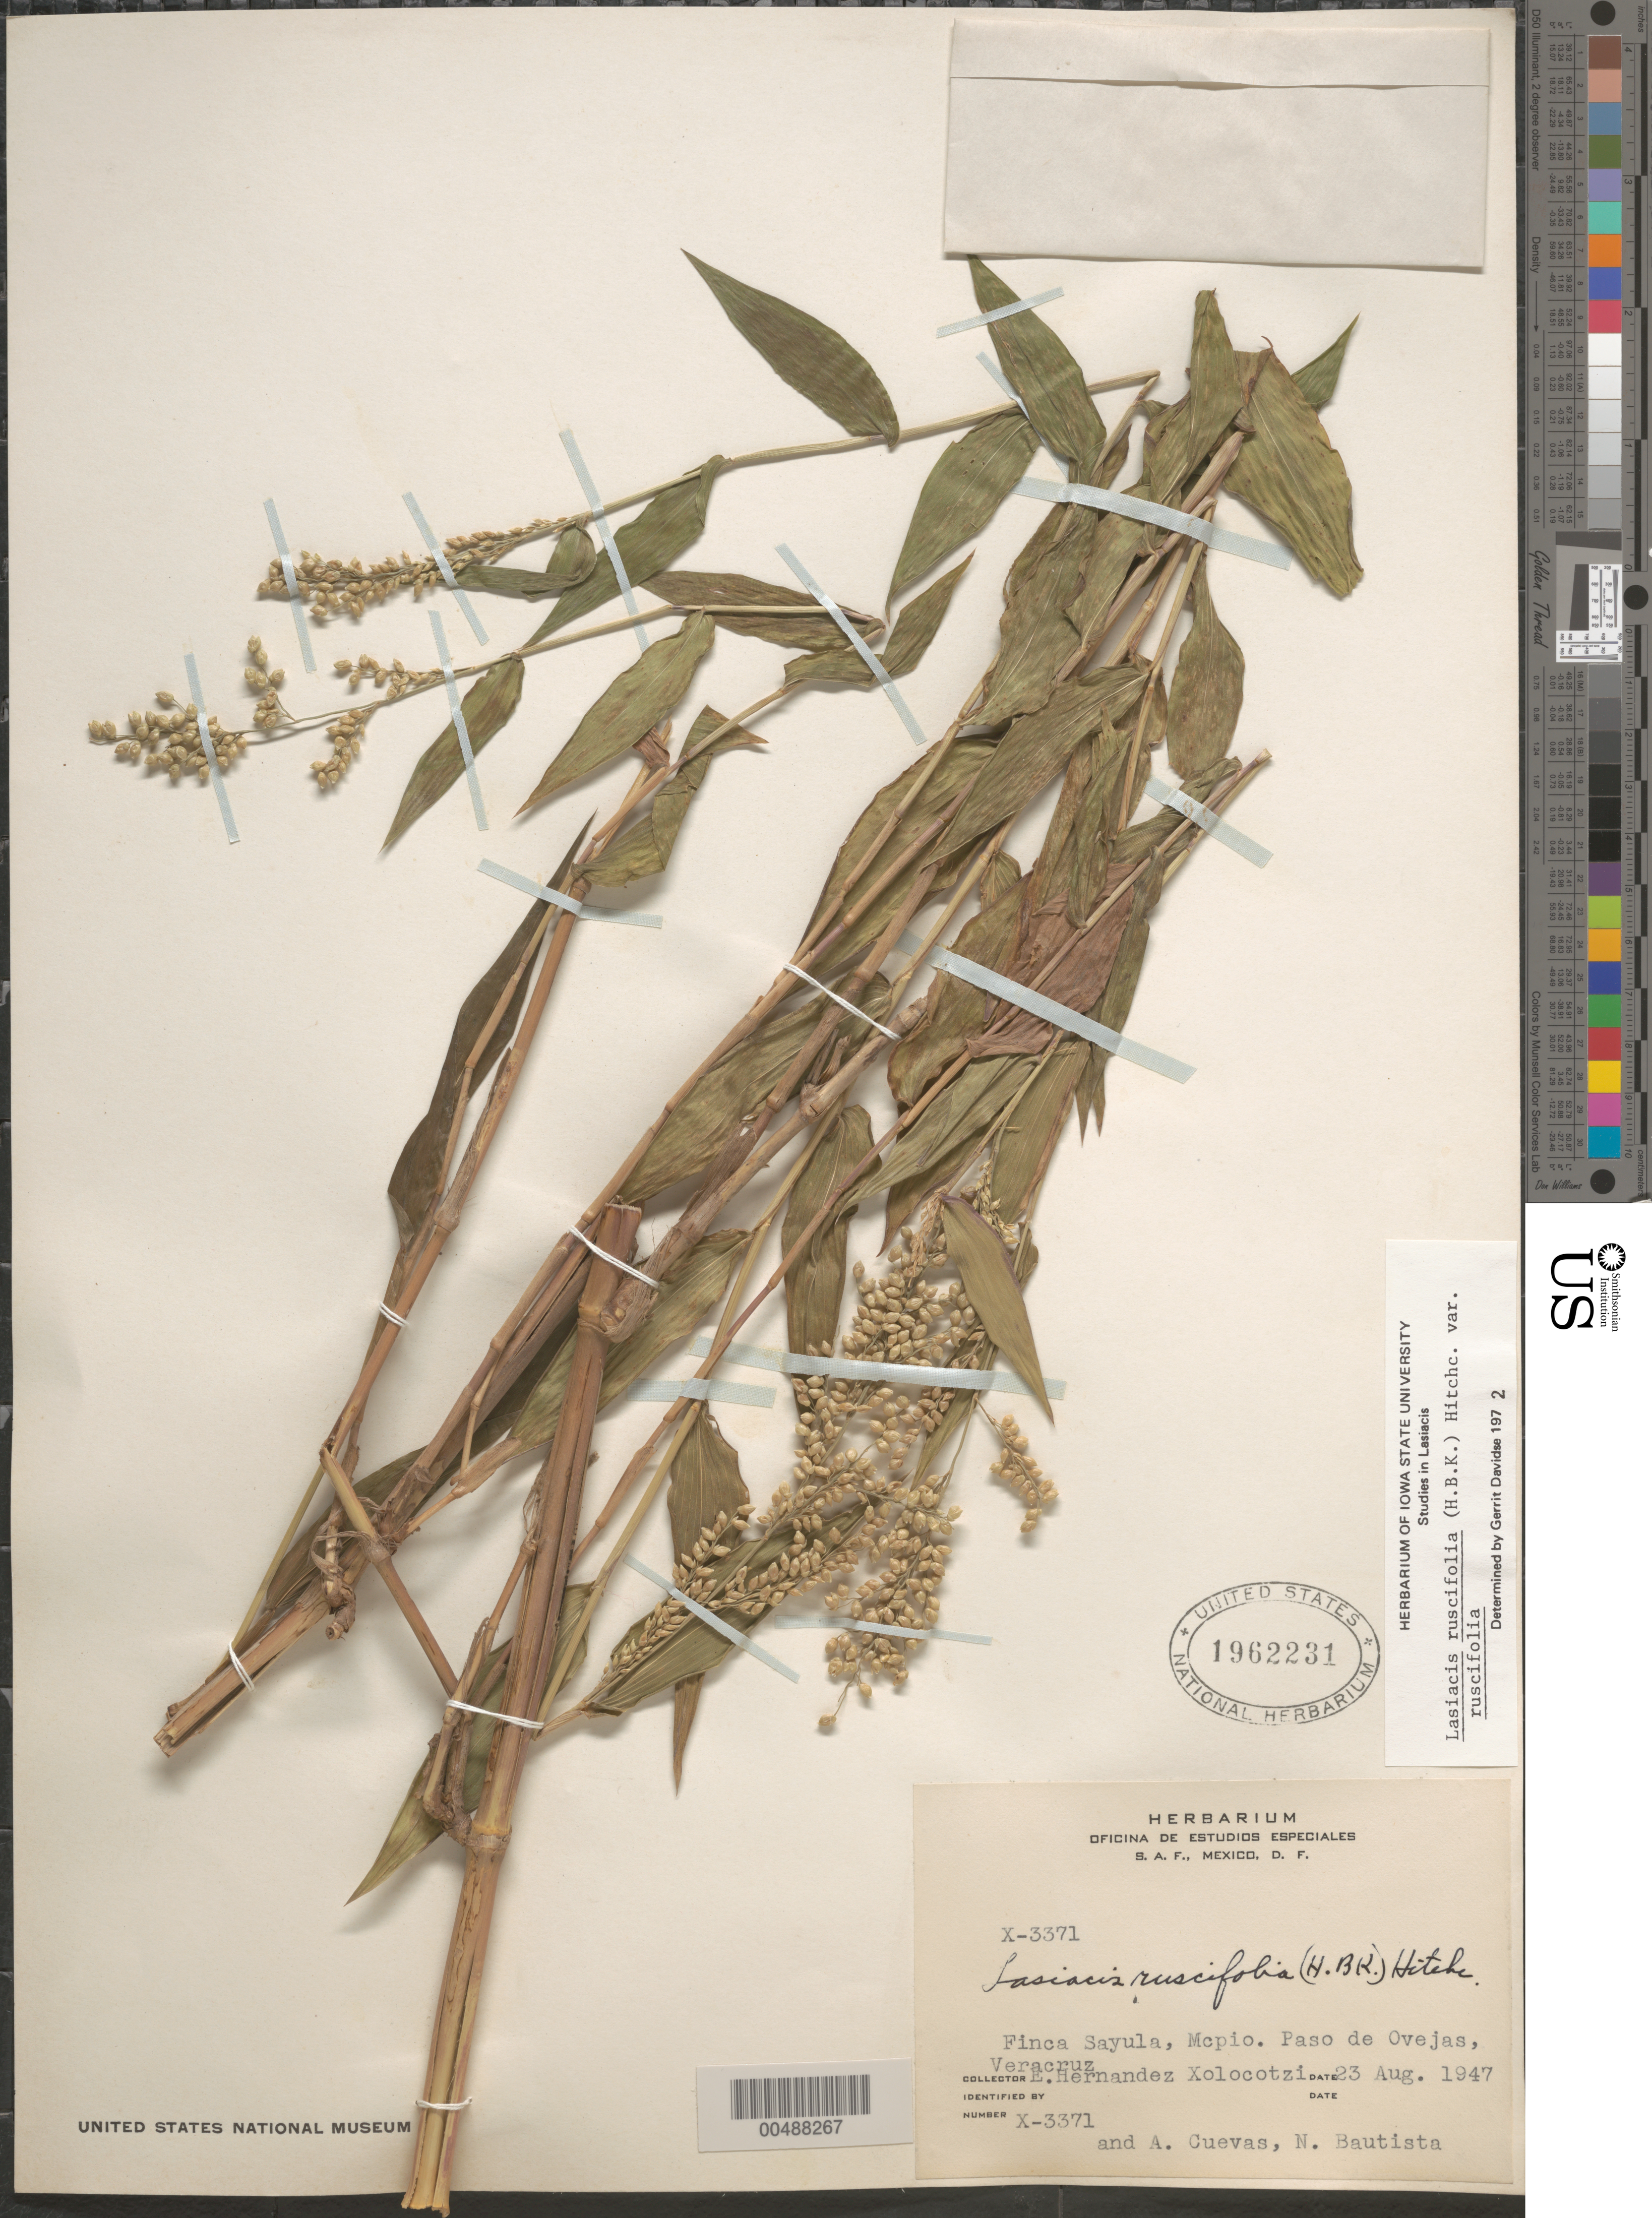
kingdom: Plantae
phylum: Tracheophyta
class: Liliopsida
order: Poales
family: Poaceae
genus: Lasiacis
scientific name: Lasiacis ruscifolia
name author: (Kunth) Hitchc.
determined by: Davidse, Gerrit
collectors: E. I. Hernández-X., A. Cuevas & N. Bautista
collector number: X-3371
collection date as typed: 23 Aug 1947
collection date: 1947-08-23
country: Mexico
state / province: Veracruz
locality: Finca Sayula, Mun Paso de Ovejas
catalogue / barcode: US 1962231